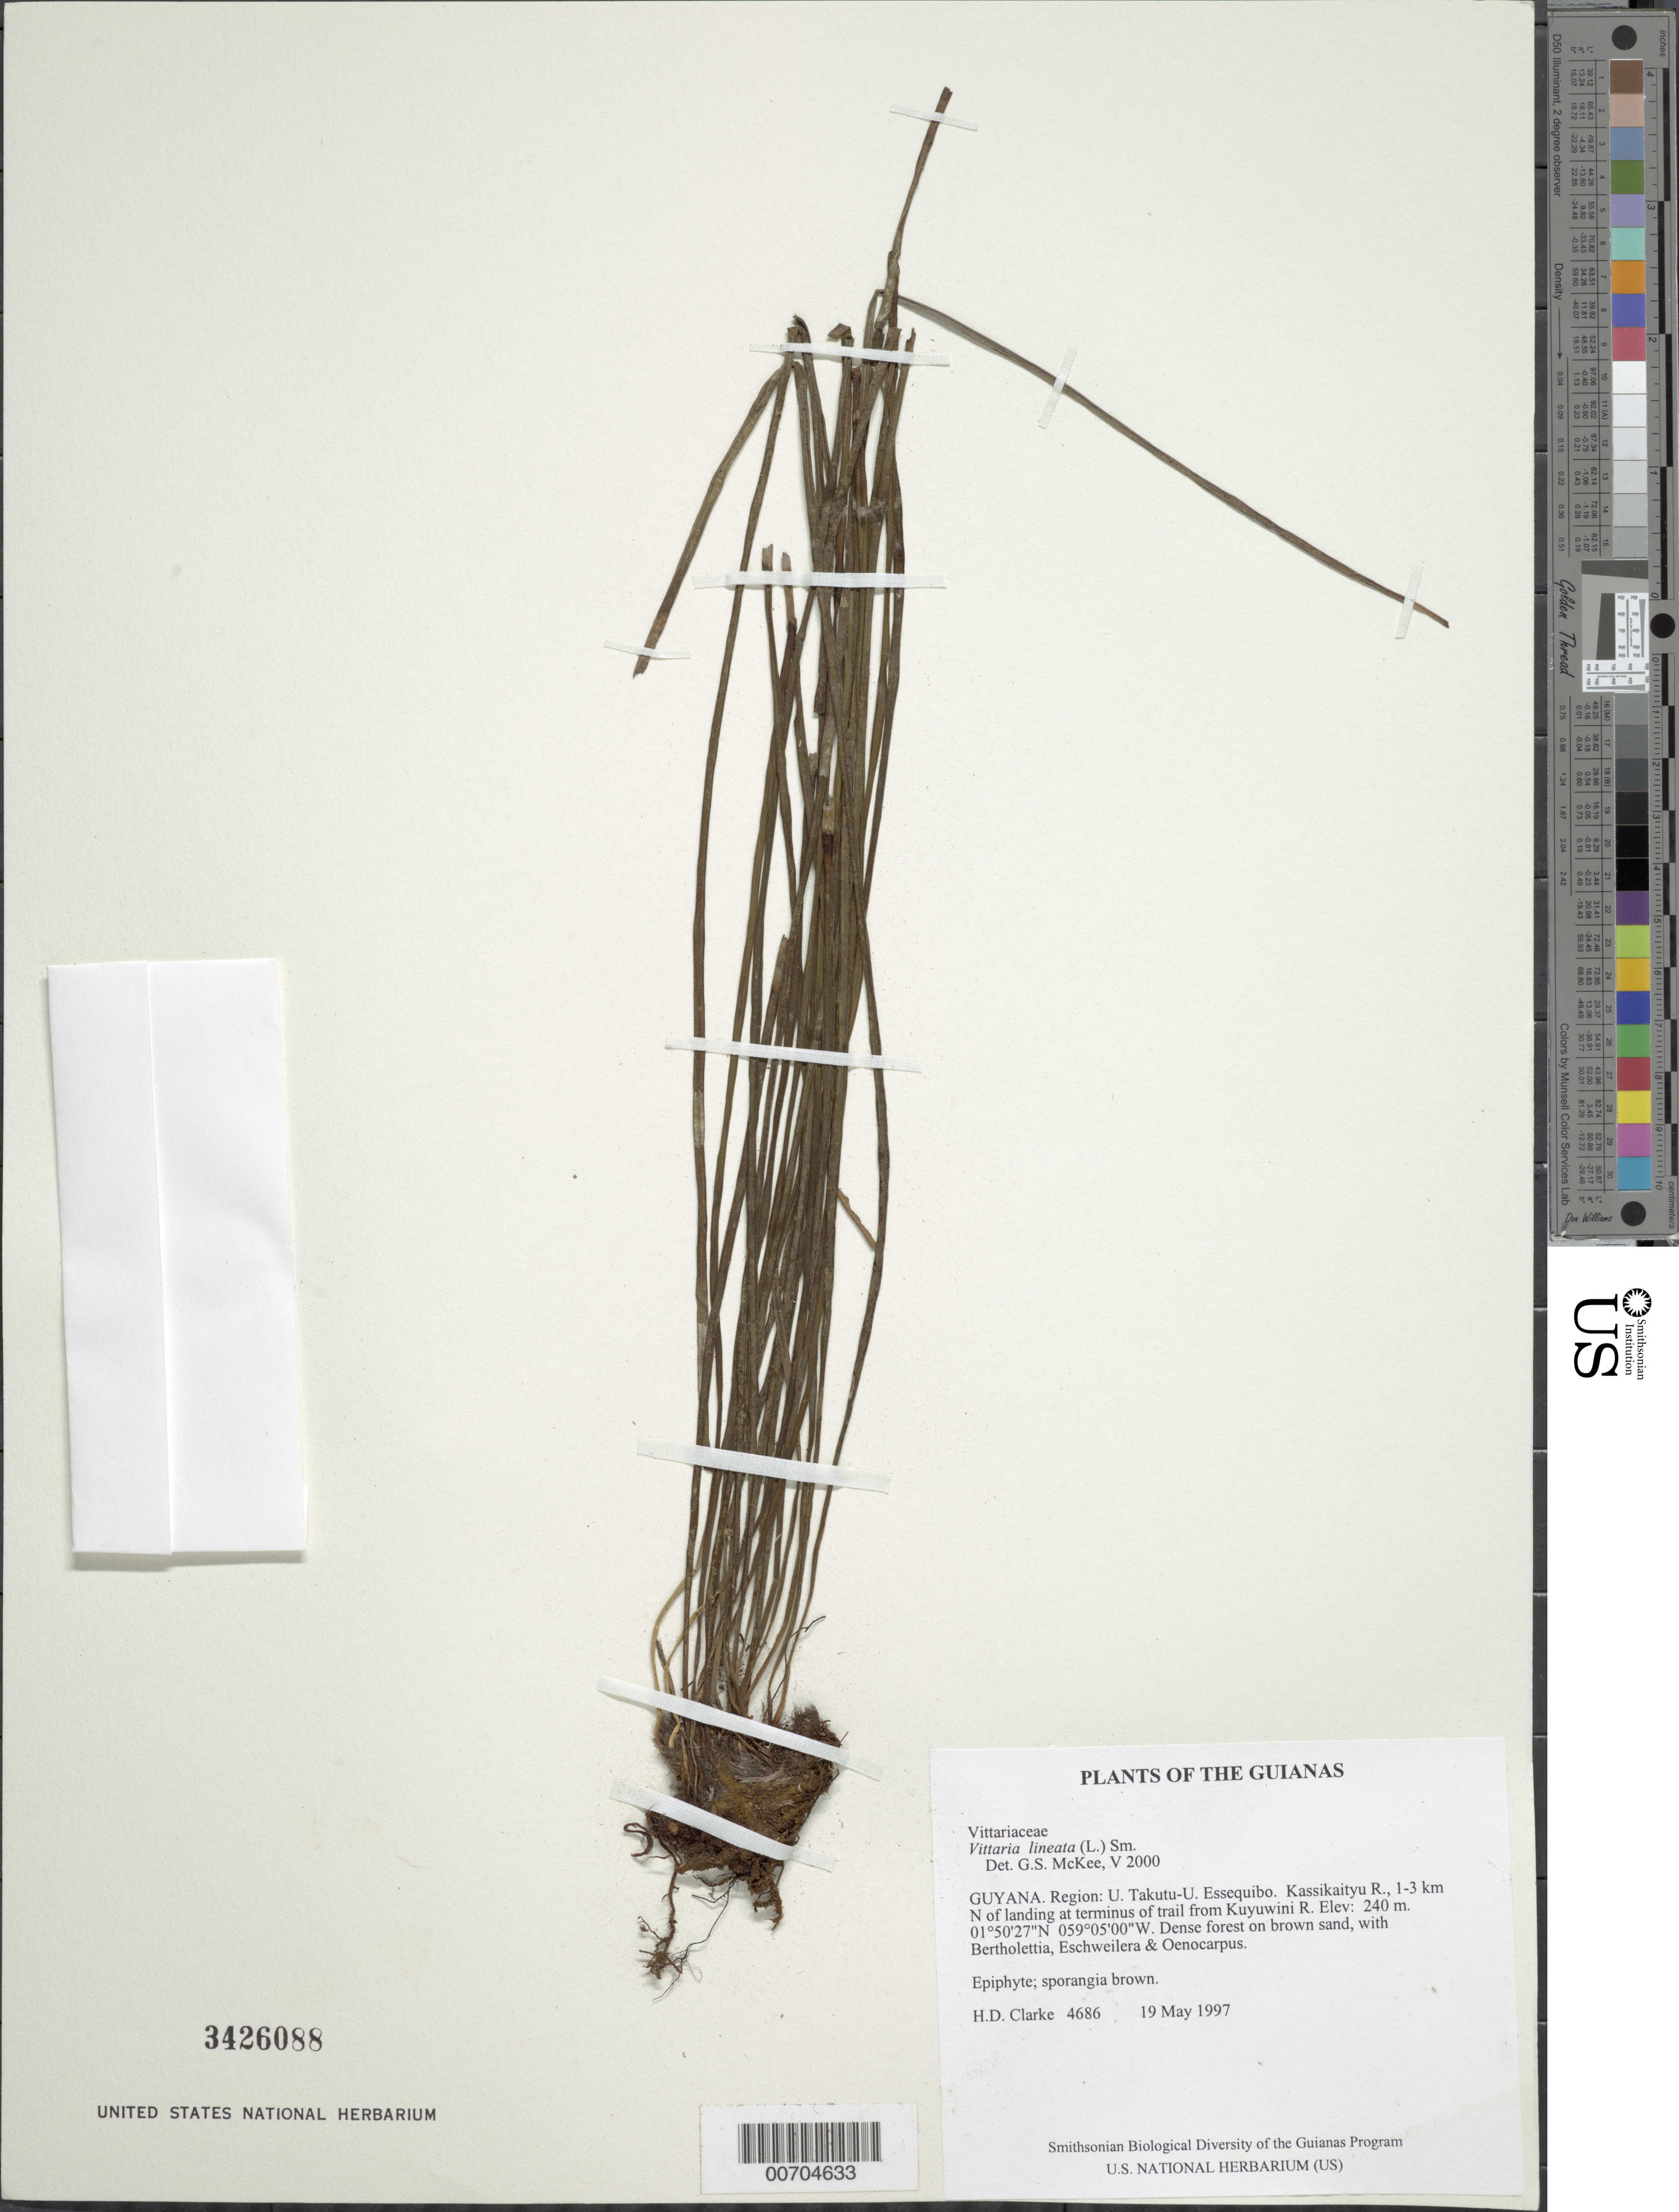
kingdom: Plantae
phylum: Tracheophyta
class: Polypodiopsida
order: Polypodiales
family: Pteridaceae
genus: Vittaria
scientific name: Vittaria lineata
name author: (L.) Sm.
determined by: McKee, G. S., (US), NMNH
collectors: H. D. Clarke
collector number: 4686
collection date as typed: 19 May 1997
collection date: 1997-05-19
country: Guyana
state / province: U. Takutu-U. Essequibo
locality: Kassikaityu R., 1-3 km N of landing at terminus of trail from Kuyuwini R.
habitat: Dense forest on brown sand, with Bertholettia, Eschweilera & Oenocarpus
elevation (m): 240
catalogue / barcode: US 3426088